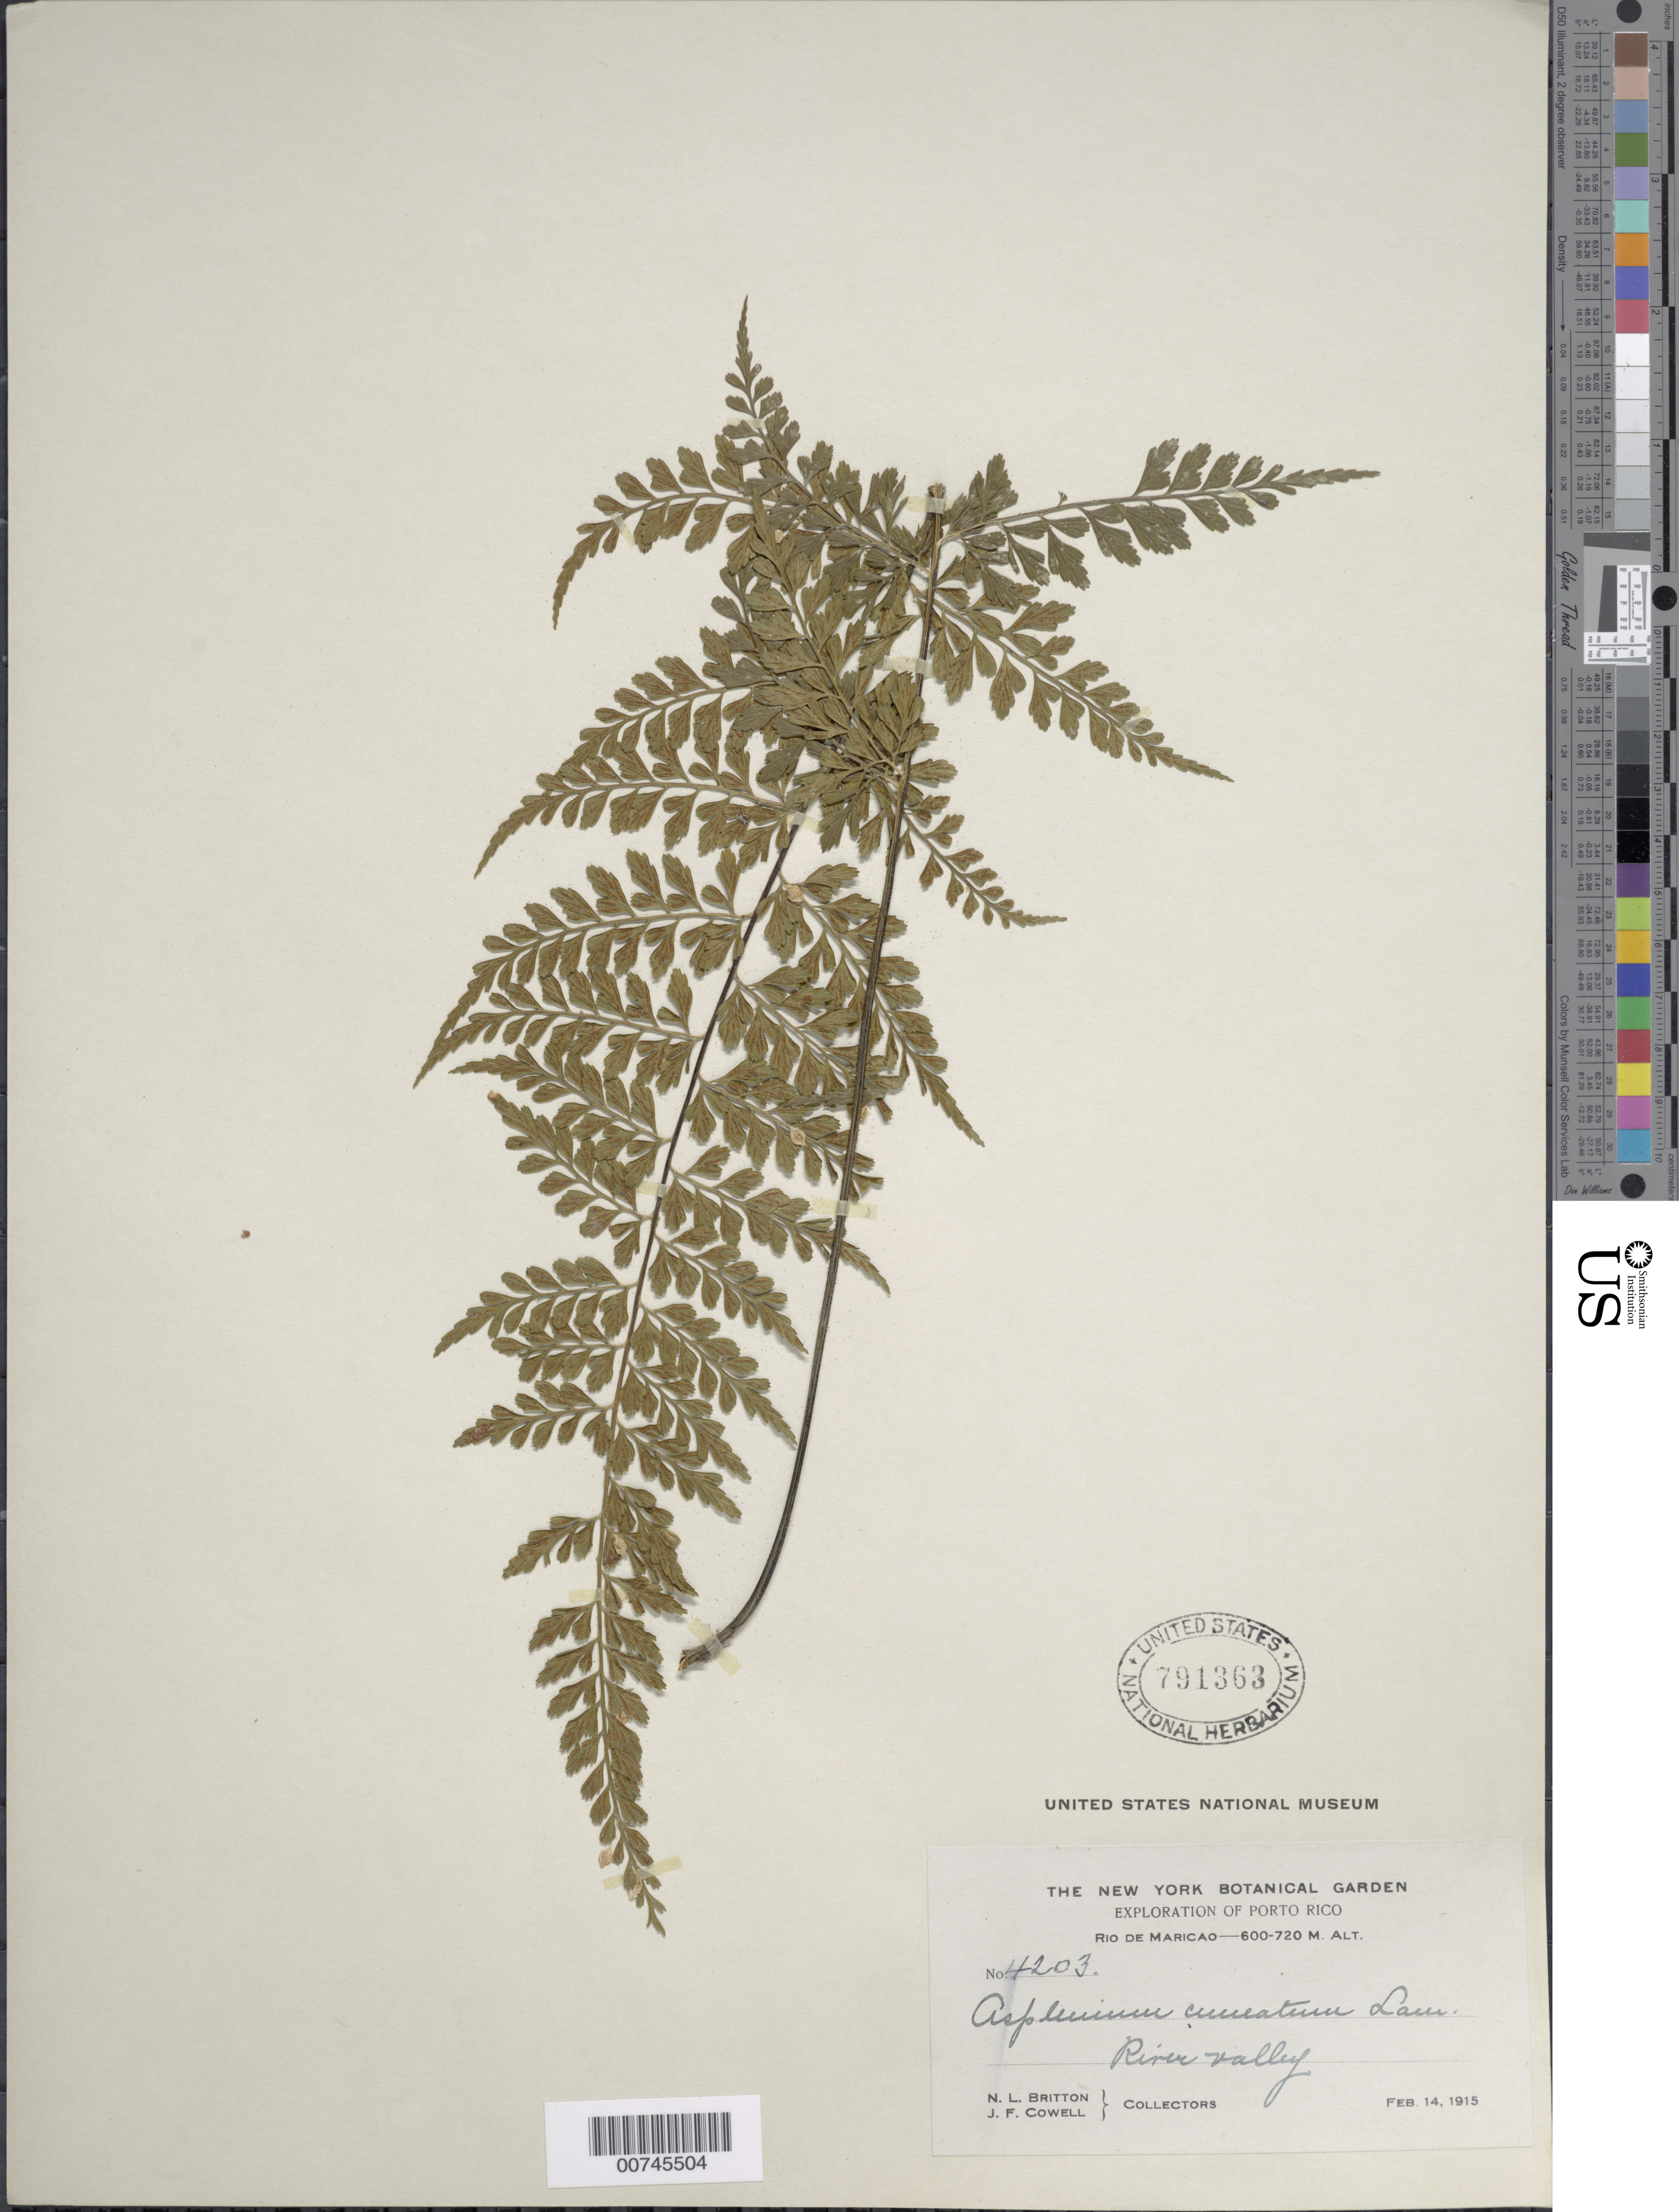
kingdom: Plantae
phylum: Tracheophyta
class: Polypodiopsida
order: Polypodiales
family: Aspleniaceae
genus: Asplenium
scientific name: Asplenium cuneatum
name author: Lam.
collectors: N. Britton & J. F. Cowell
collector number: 4203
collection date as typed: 14 Feb 1915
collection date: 1915-02-14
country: Puerto Rico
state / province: Maricao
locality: Rio Maricao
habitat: River Valley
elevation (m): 600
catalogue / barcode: US 791363